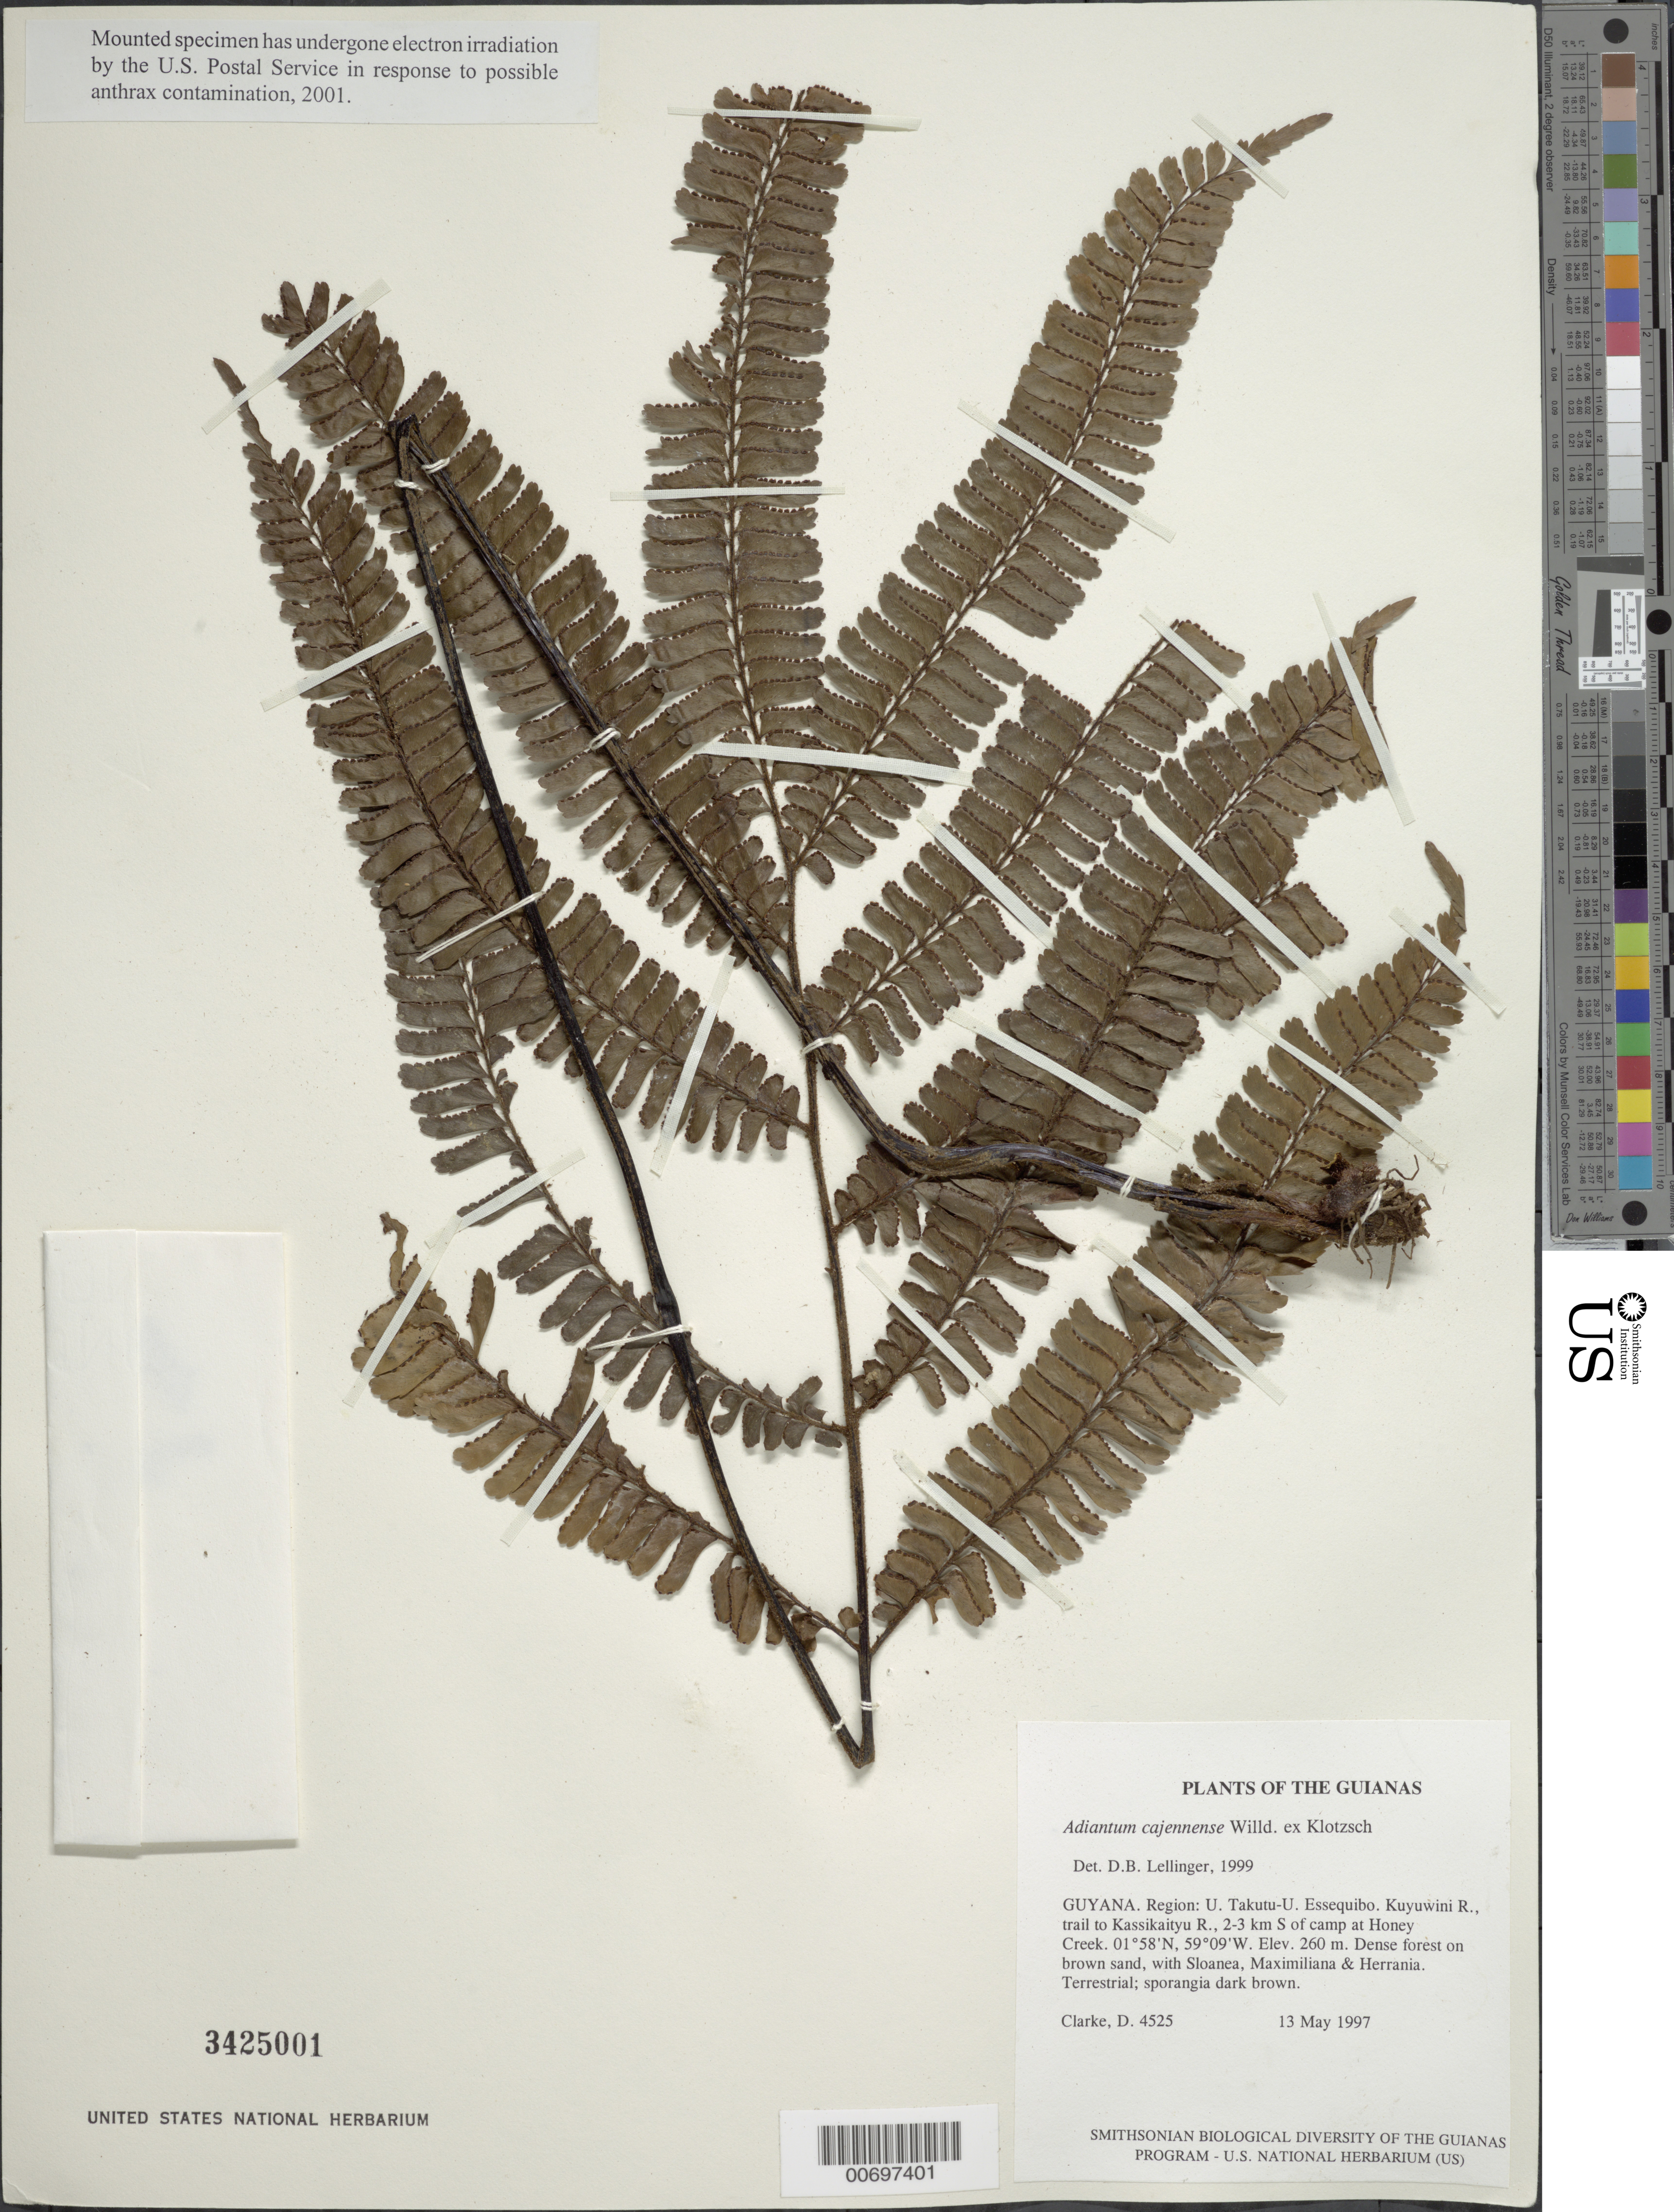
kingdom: Plantae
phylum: Tracheophyta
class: Polypodiopsida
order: Polypodiales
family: Pteridaceae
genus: Adiantum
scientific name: Adiantum cajennense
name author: Willd. ex Klotzsch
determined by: Lellinger, David B., (BOT), Smithsonian Institution - National Museum of Natural History (UNITED STATES)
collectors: H. D. Clarke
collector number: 4525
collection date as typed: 13 May 1997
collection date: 1997-05-13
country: Guyana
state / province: U. Takutu-U. Essequibo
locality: Kuyuwini R., trail to Kassikaityu R., 2-3 km S of camp at Honey Creek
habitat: Dense forest on brown sand, with Sloanea, Maximiliana & Herrania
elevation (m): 260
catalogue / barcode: US 3425001